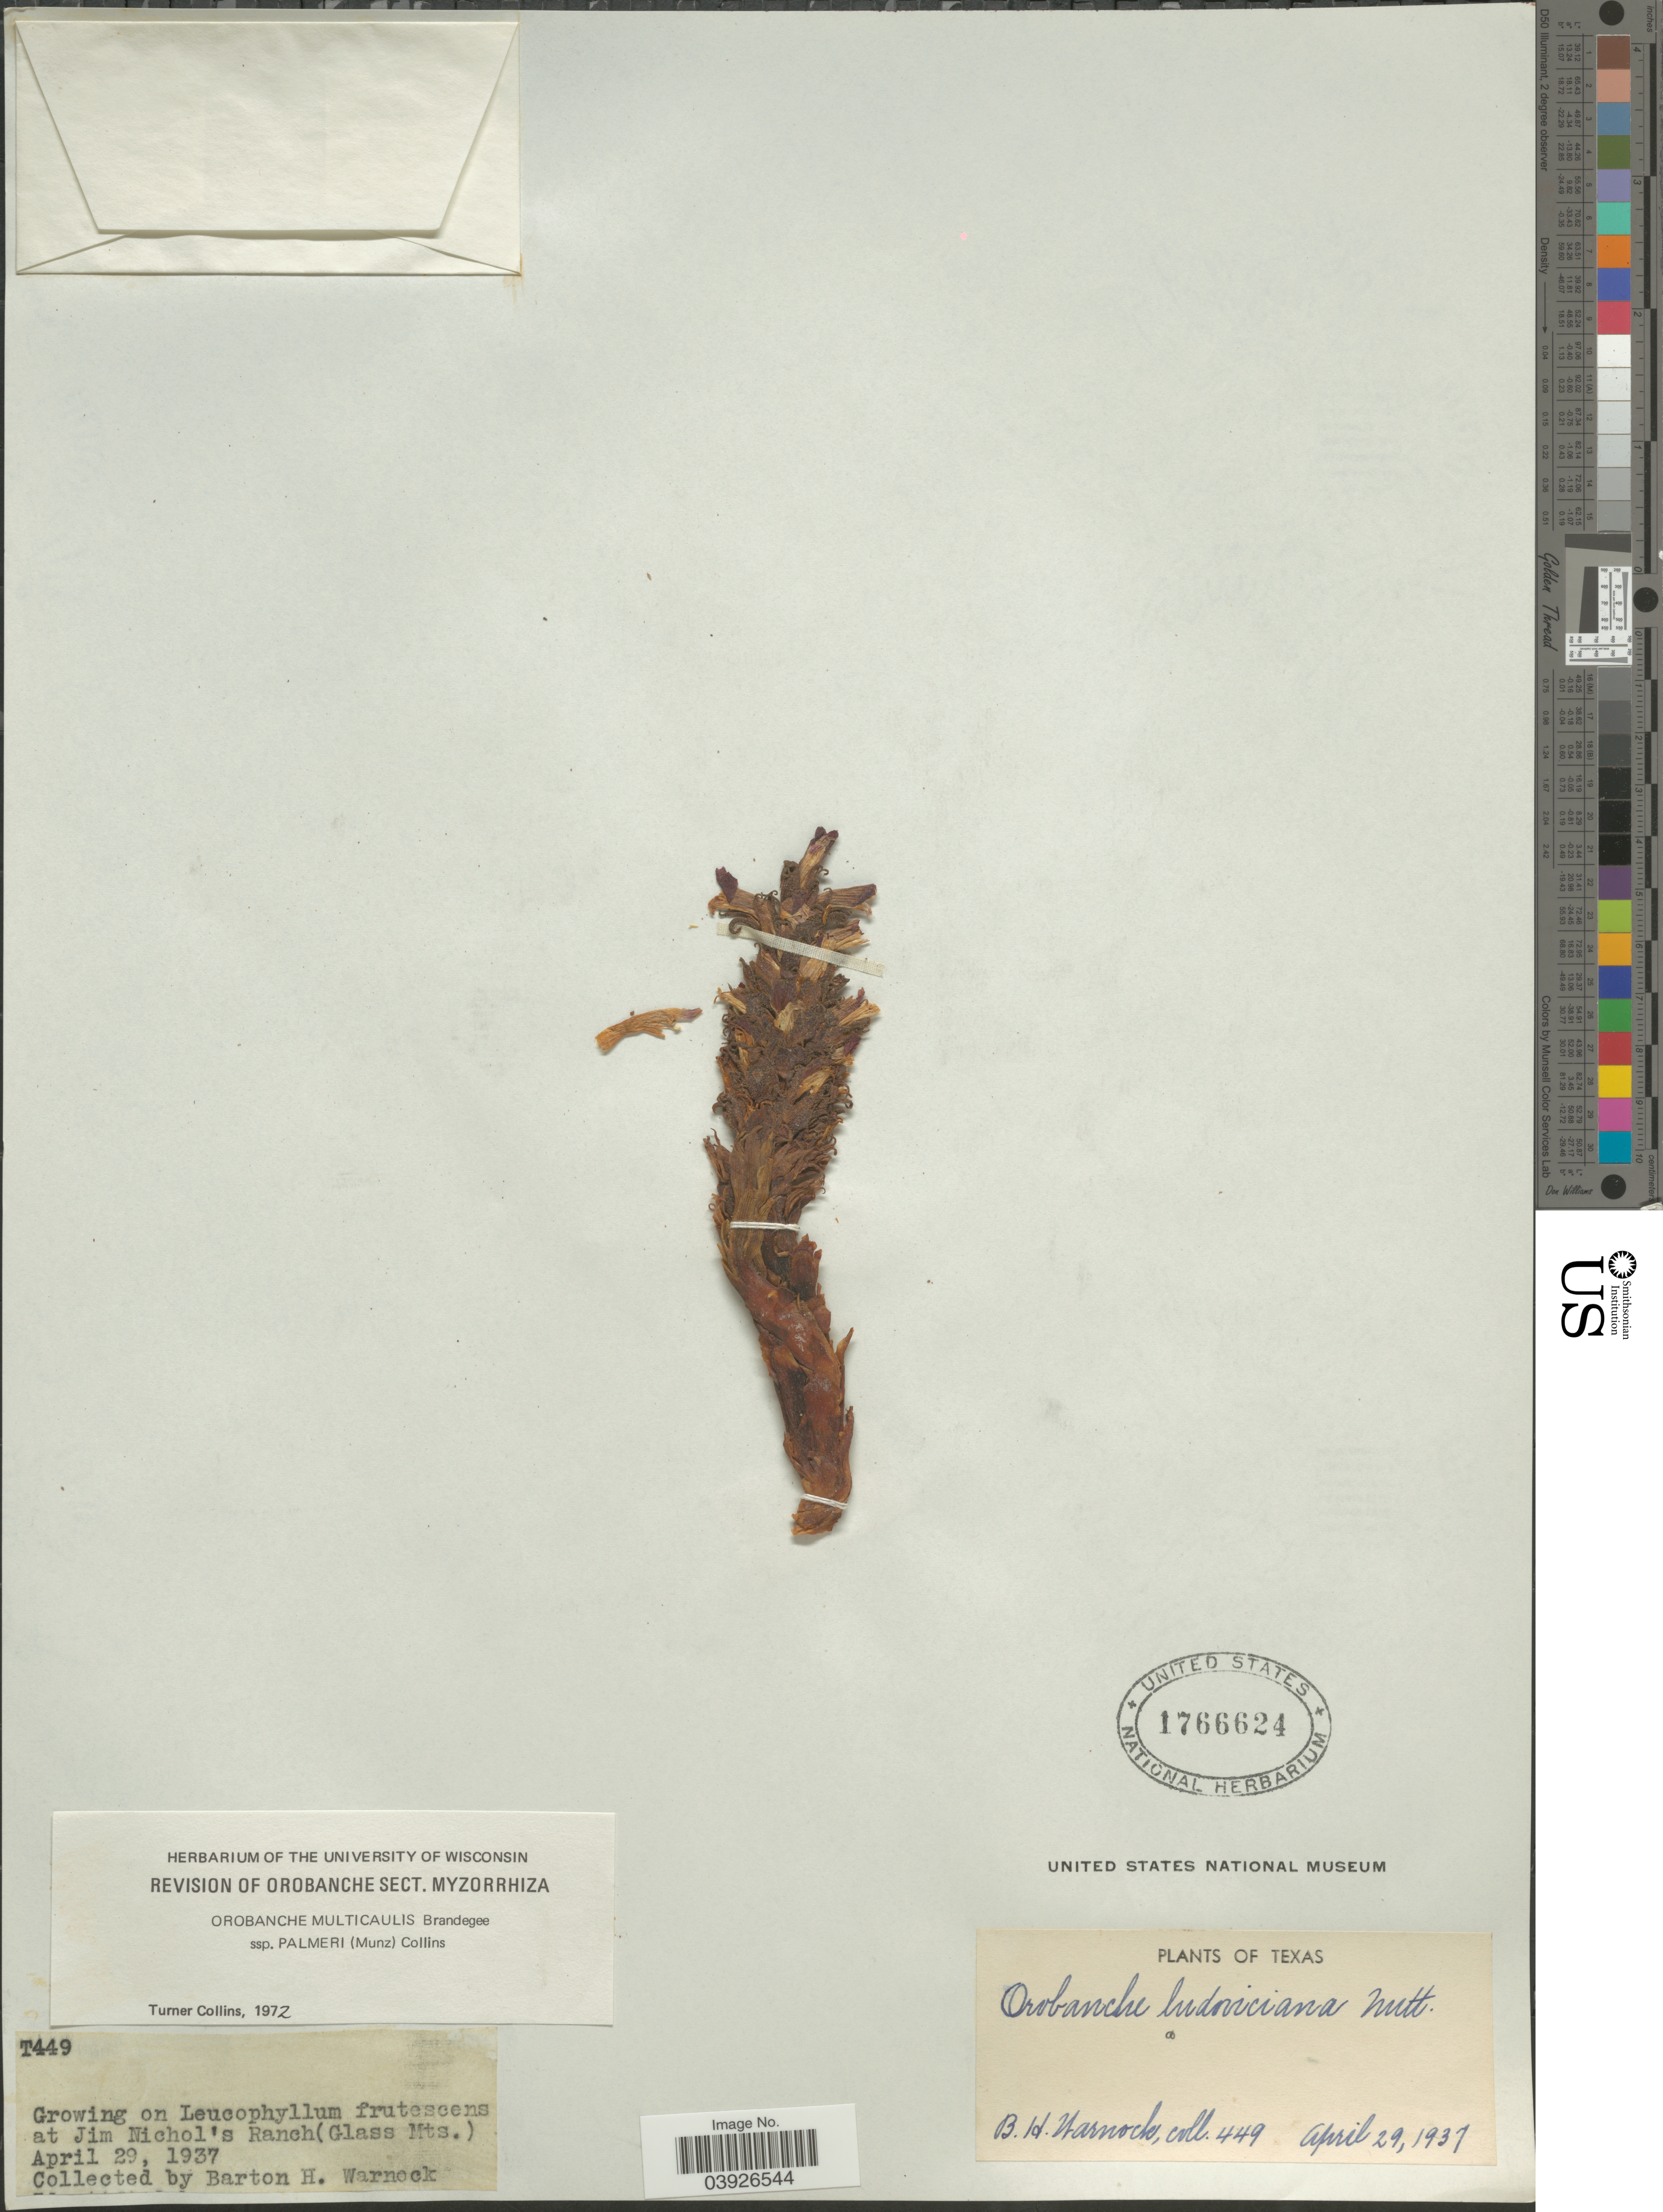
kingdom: Plantae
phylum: Tracheophyta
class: Magnoliopsida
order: Lamiales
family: Orobanchaceae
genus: Orobanche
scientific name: Orobanche multicaulis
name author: Brandegee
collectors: B. H. Warnock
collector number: T449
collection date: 1937-04-29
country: United States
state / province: Texas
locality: Jim Nichol's Ranch (Glass Mts.).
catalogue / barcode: US 1766624